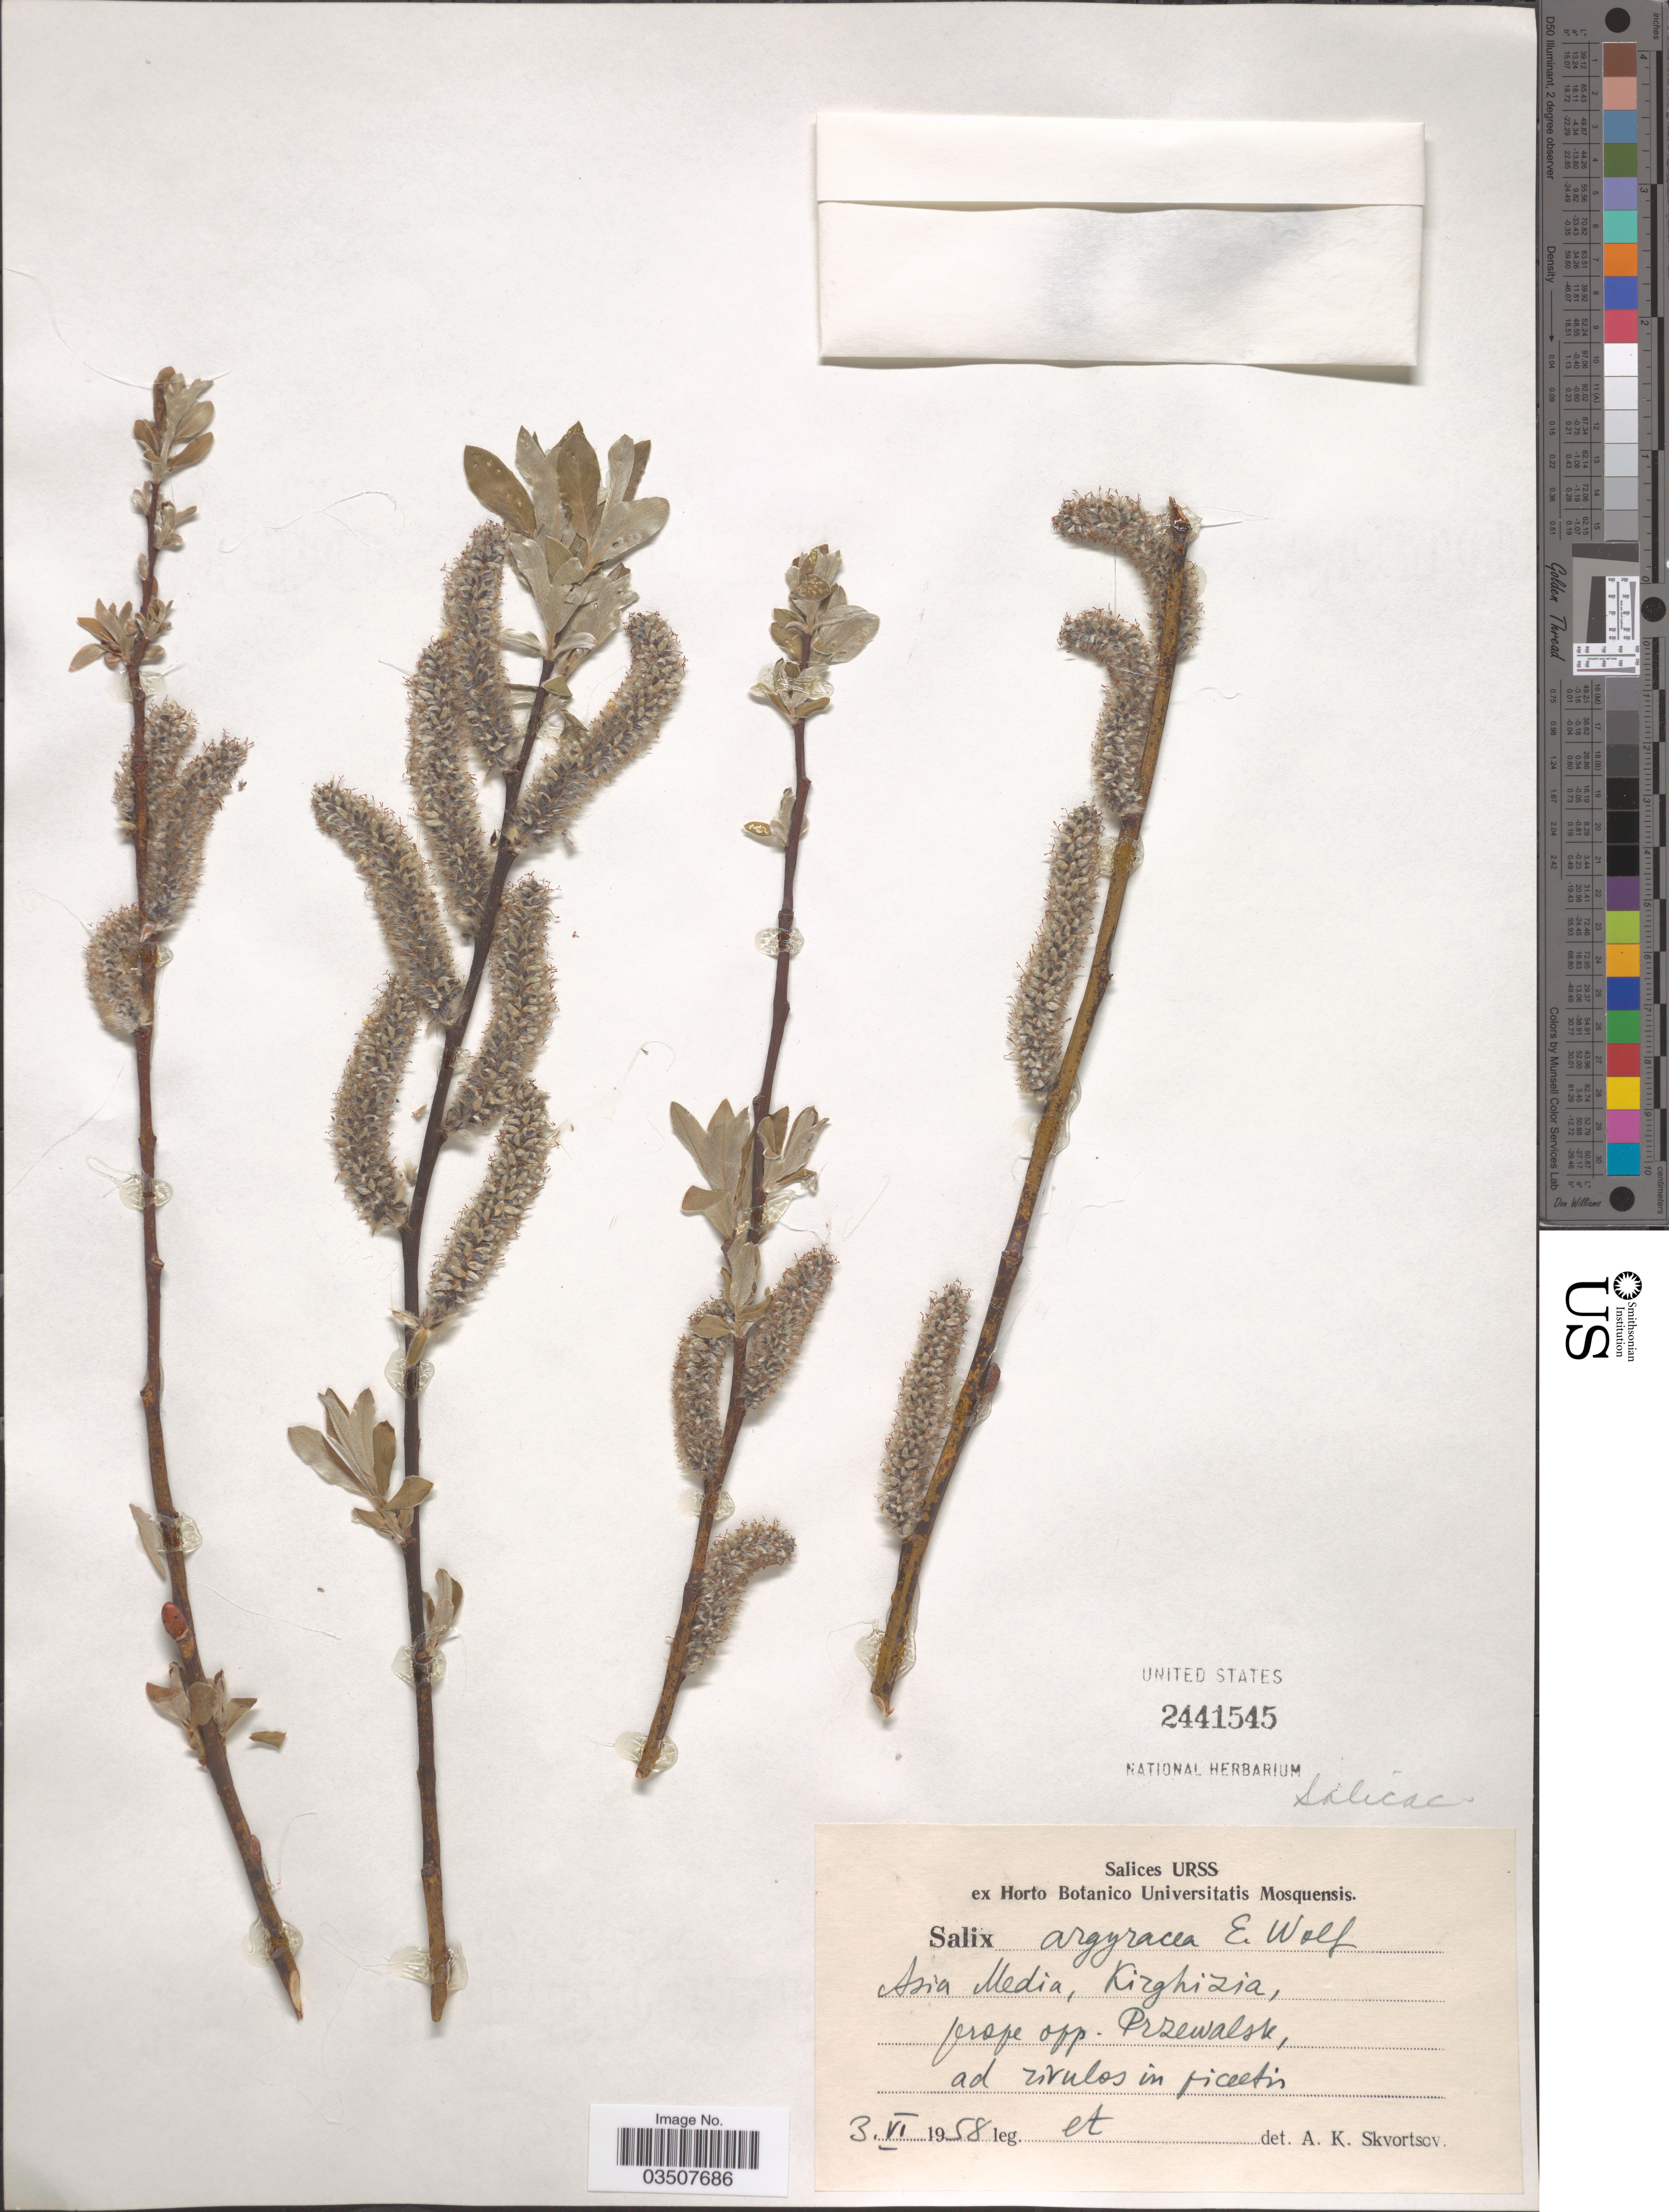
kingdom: Plantae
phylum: Tracheophyta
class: Magnoliopsida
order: Malpighiales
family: Salicaceae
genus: Salix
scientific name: Salix argyracea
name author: E.L. Wolf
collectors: A. K. Skvortsov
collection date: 1958-06-03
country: Kyrgyzstan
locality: Asia Media, Kizghizia, prope opp. Przewalsk. ad rivulos in picetis [interpreted].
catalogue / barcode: US 2441545